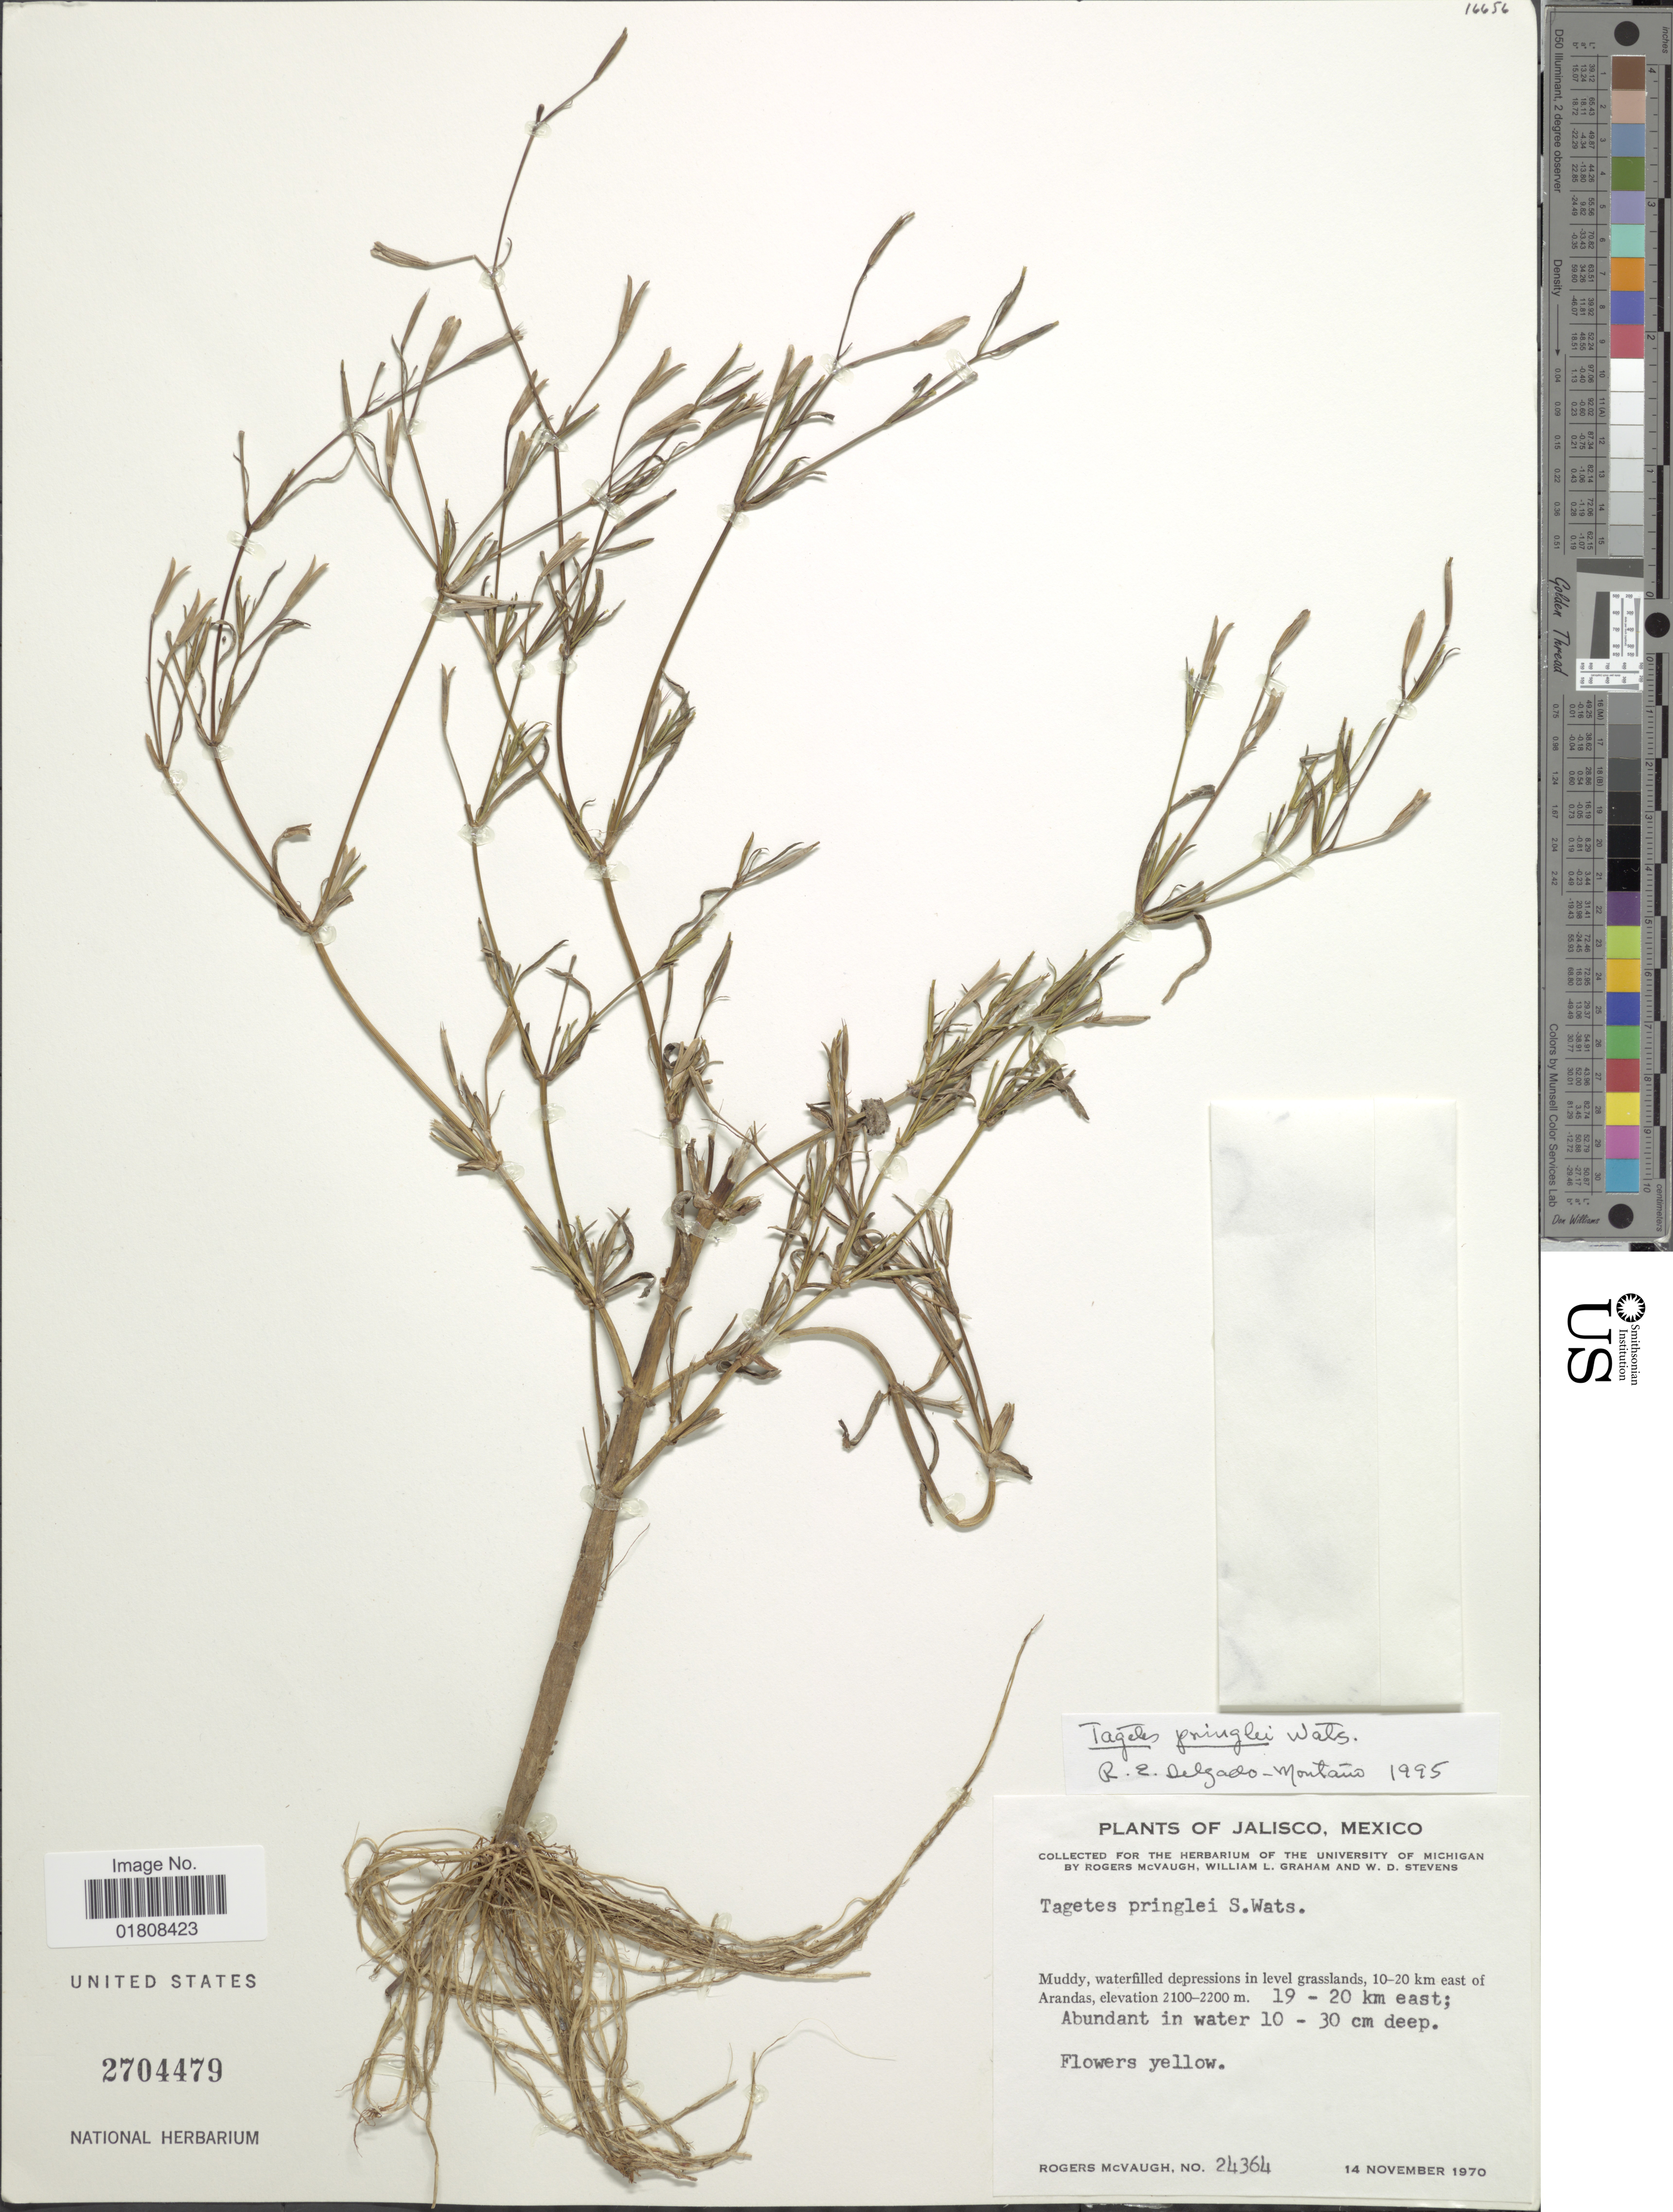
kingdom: Plantae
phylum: Tracheophyta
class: Magnoliopsida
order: Asterales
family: Asteraceae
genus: Tagetes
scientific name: Tagetes pringlei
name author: S. Watson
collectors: R. McVaugh, W. Graham & W. D. Stevens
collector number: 24364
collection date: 1970-11-14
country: Mexico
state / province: Jalisco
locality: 10-20 km east of Arandas, 19-20 km east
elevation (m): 2100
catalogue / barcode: US 2704479